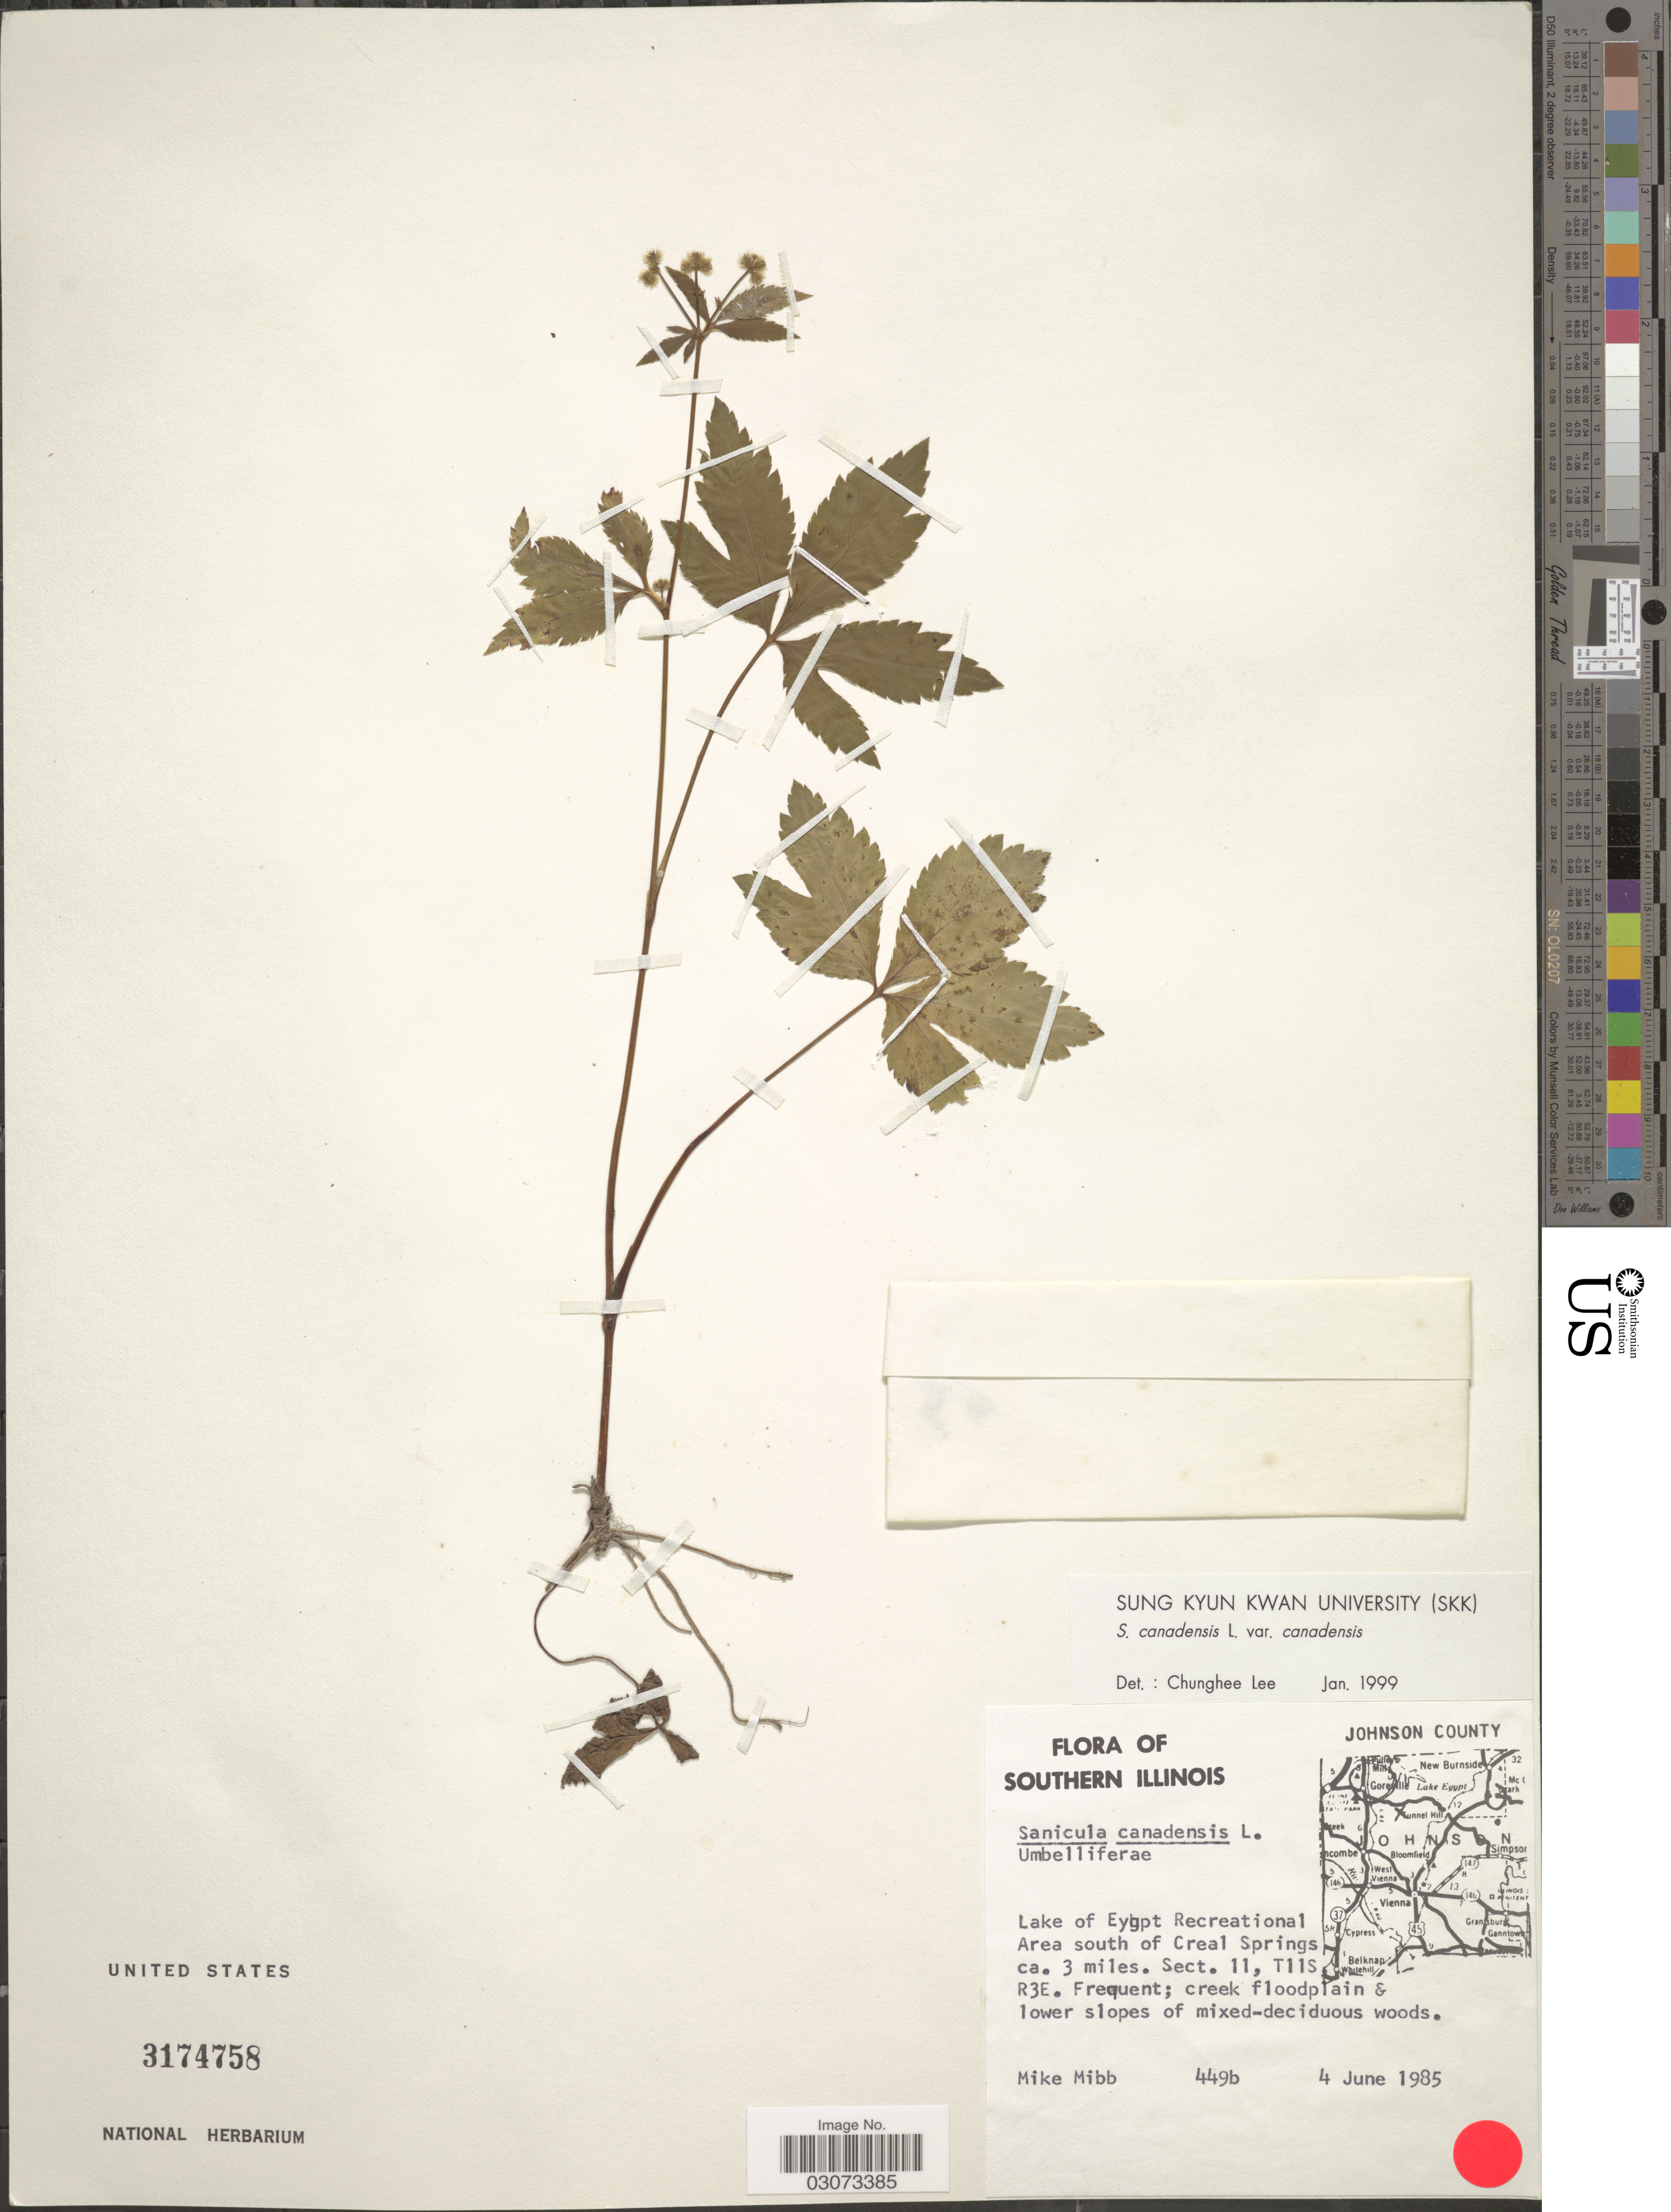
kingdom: Plantae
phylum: Tracheophyta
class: Magnoliopsida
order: Apiales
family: Apiaceae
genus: Sanicula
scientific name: Sanicula canadensis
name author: L.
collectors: M. Mibb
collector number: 449b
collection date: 1985-06-04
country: United States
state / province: Illinois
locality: Southern Illinois. Lake of Egypt Recreational Area south of Creal Springs ca. 3 miles. Sect. 11, T11S R3E.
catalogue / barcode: US 3174758